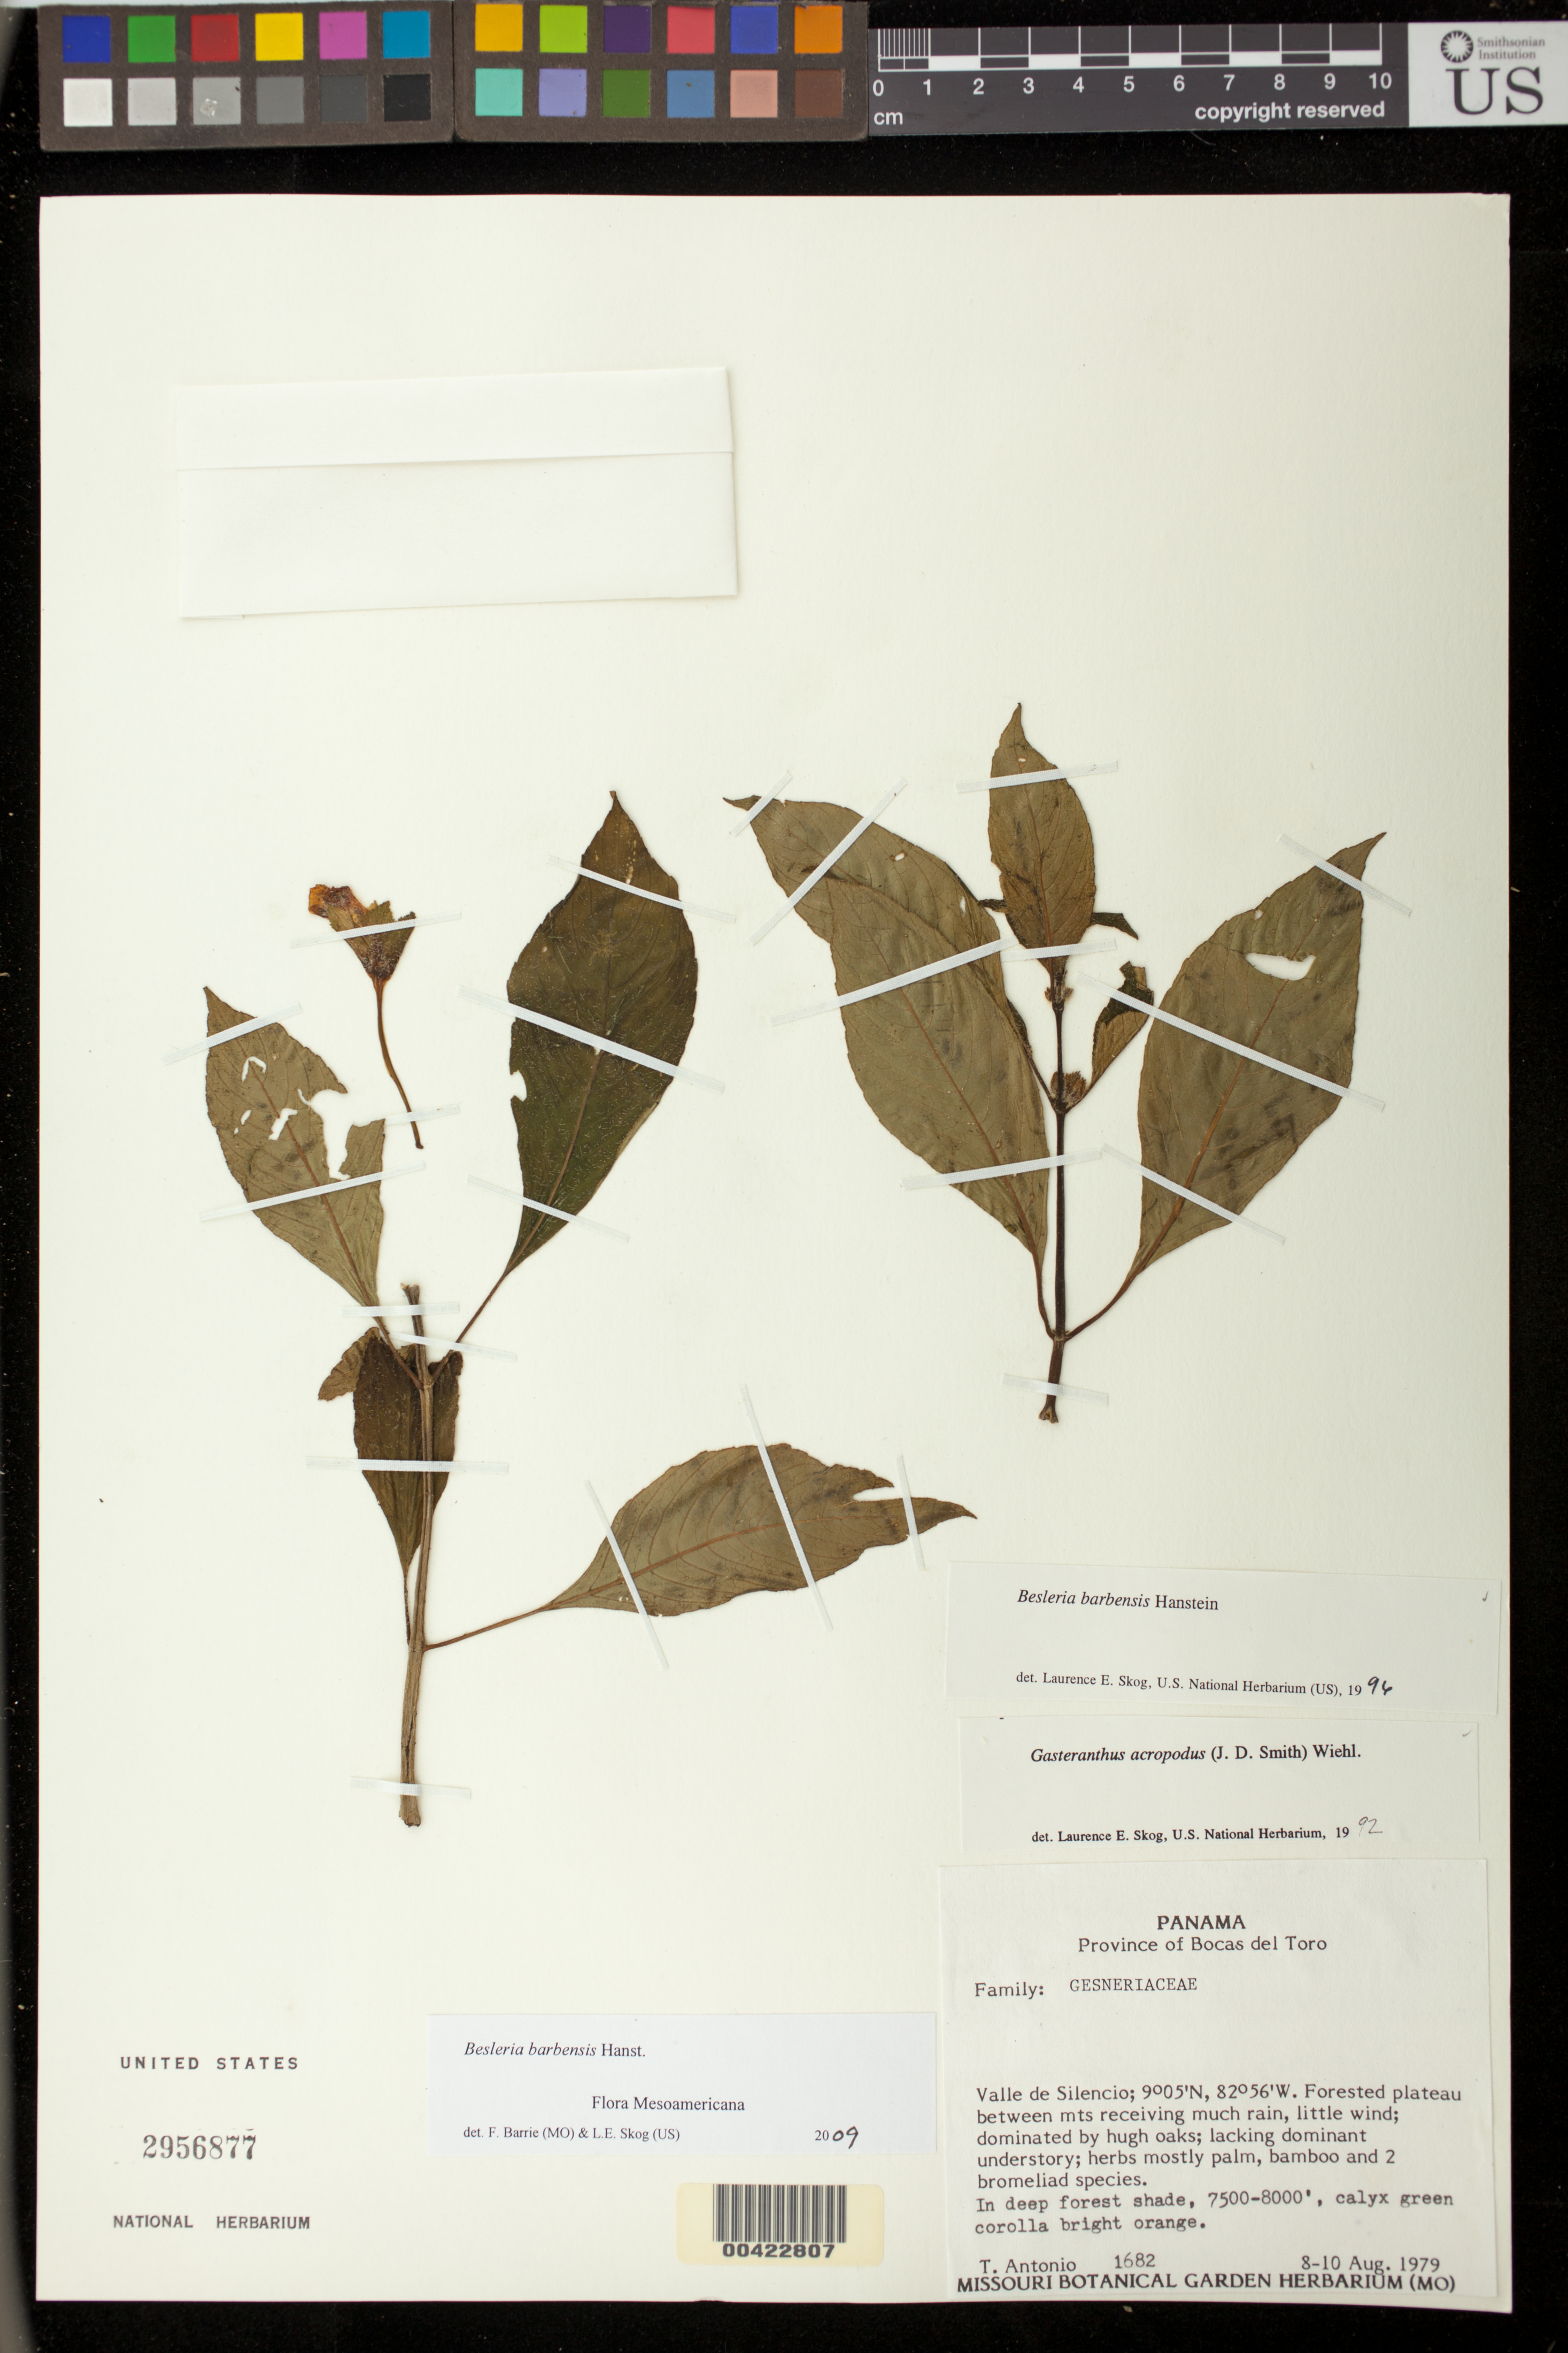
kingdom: Plantae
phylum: Tracheophyta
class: Magnoliopsida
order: Lamiales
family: Gesneriaceae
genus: Besleria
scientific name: Besleria barbensis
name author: Hanst.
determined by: Skog, Laurence E.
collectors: T. Antonio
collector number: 1682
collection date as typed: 8-10 Aug 1979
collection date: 1979-08-08/1979-08-10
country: Panama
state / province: Bocas del Toro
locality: Valle de Silencio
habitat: Forested plateau between mts receiving much rain, little wind; dominated by huge oaks, lacking dominant understory; in deep forest shade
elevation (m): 2286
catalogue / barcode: US 2956877